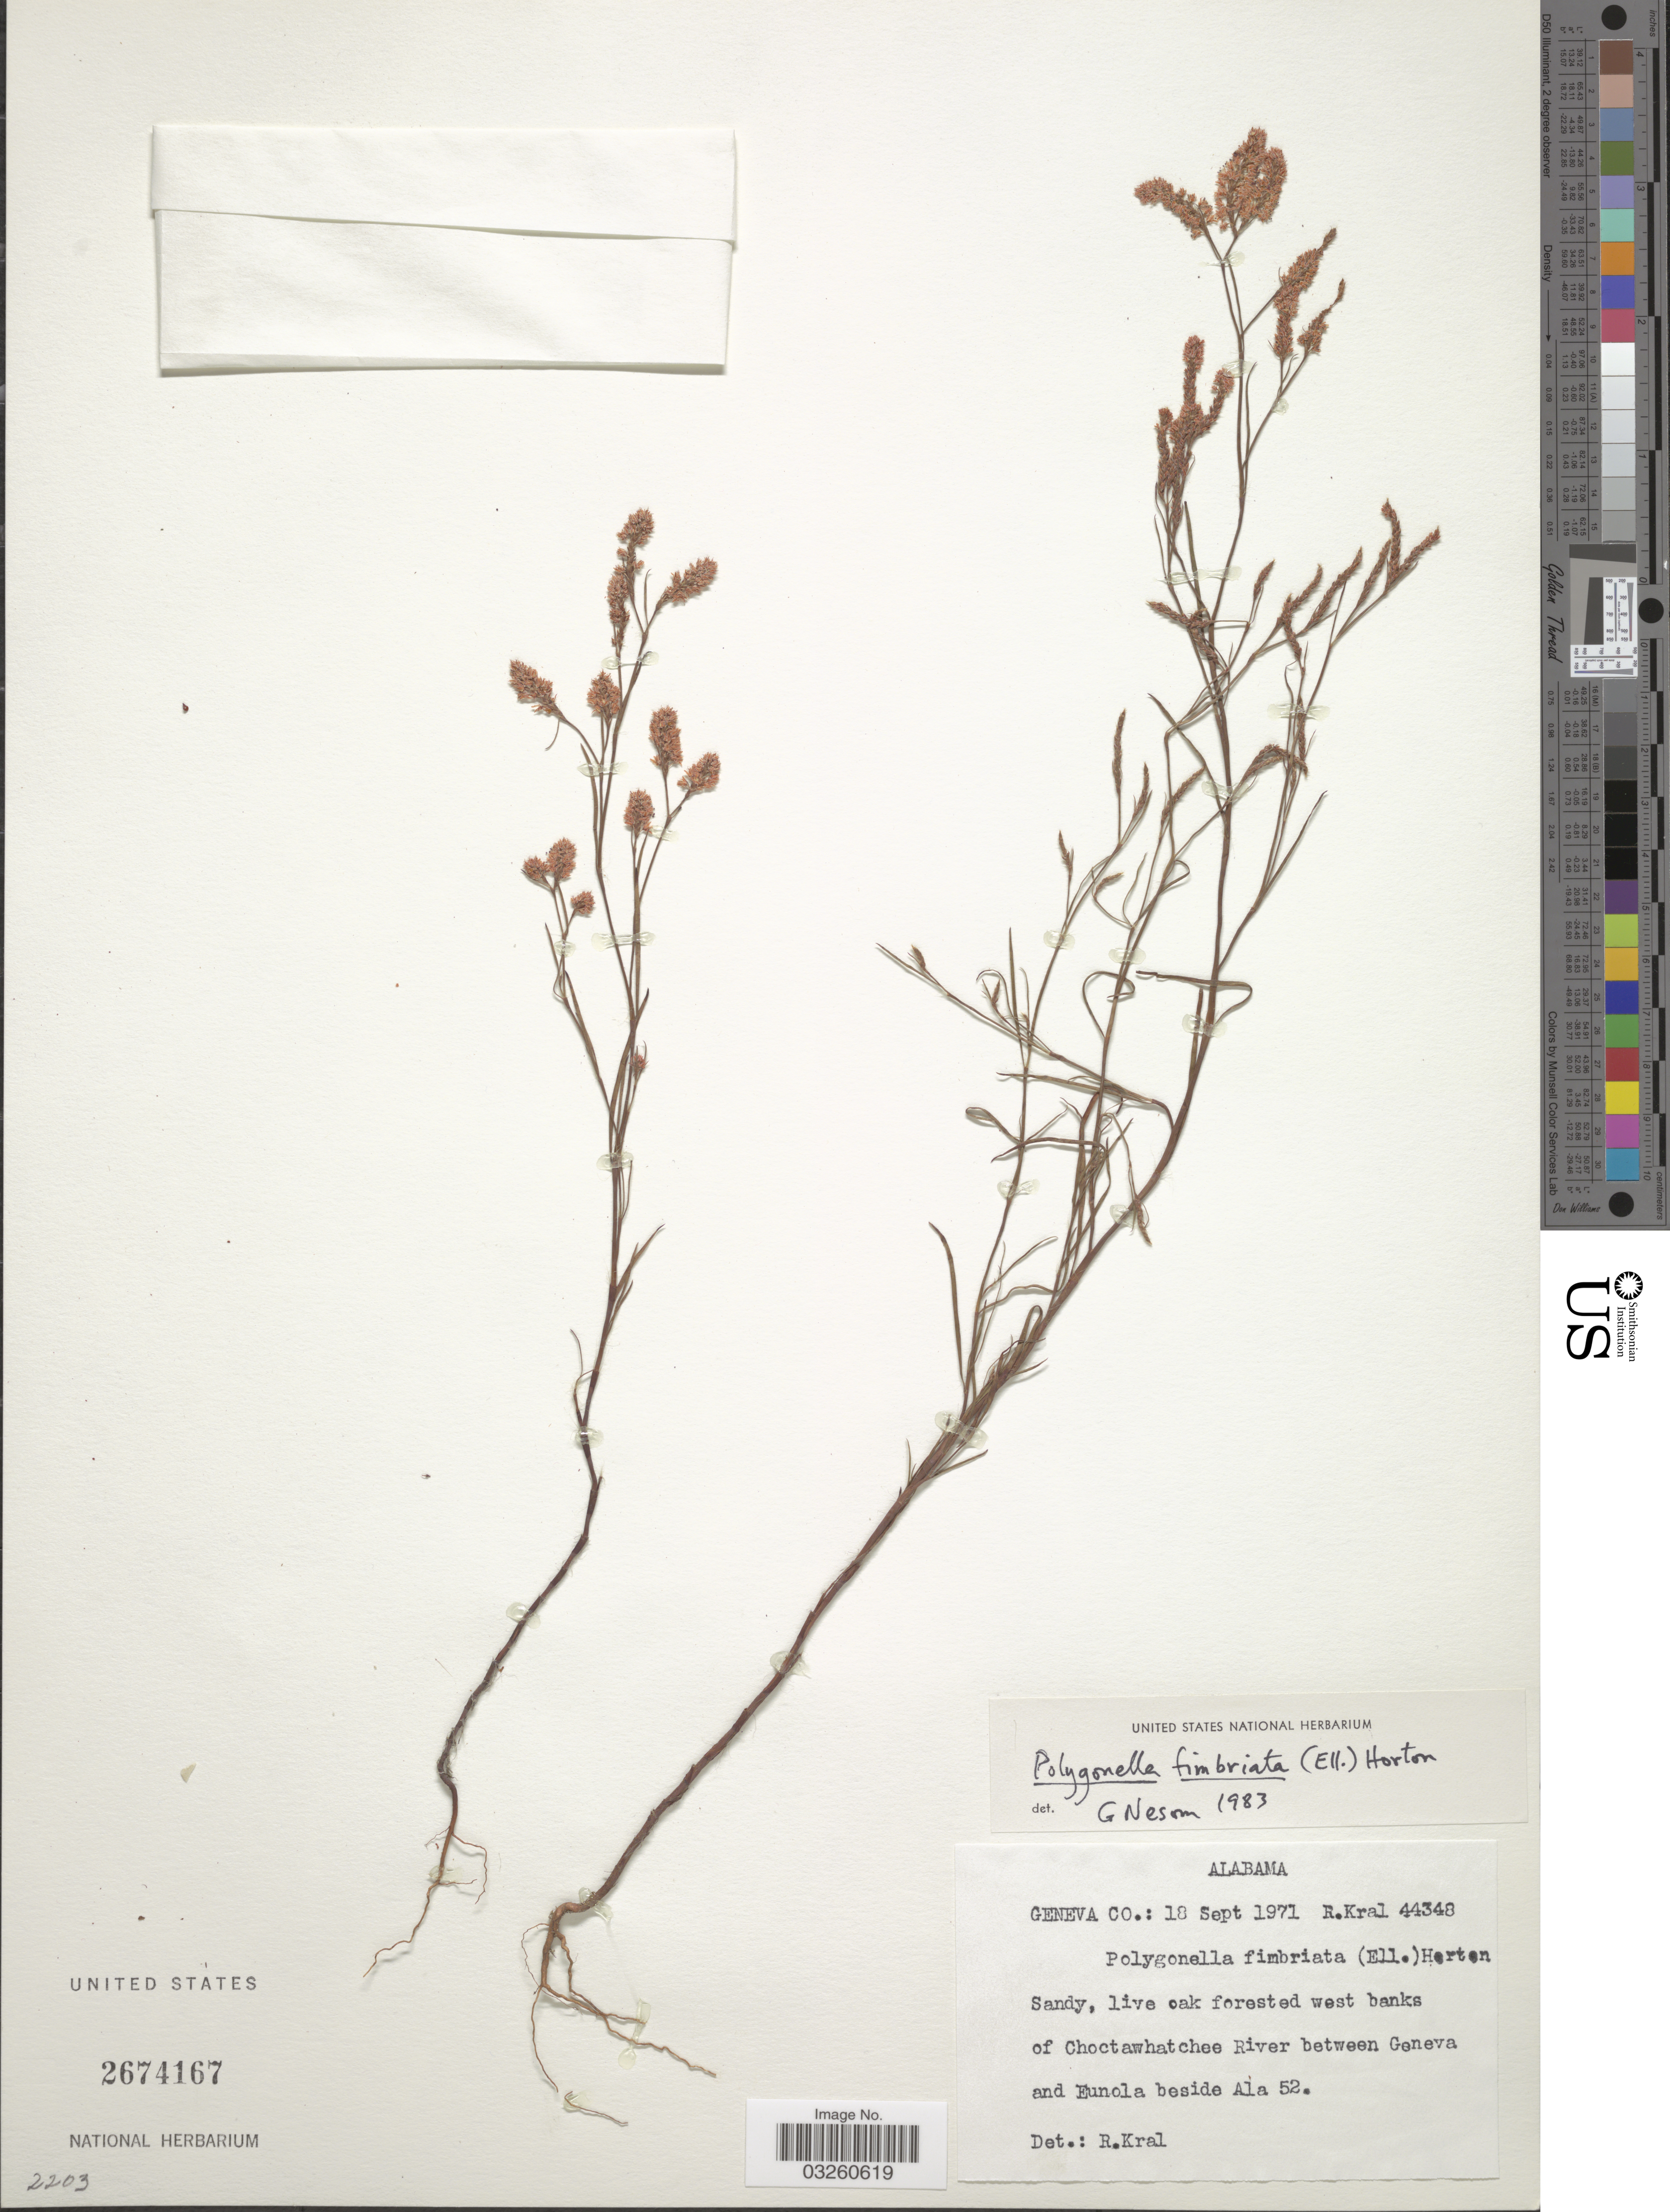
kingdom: Plantae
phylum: Tracheophyta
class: Magnoliopsida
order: Caryophyllales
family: Polygonaceae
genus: Polygonella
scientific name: Polygonella fimbriata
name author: (Elliott) Horton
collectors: R. Kral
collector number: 44348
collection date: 1971-09-18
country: United States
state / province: Alabama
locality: Geneva Co.: Sandy, live oak forested west banks of Choctawhatchee River between Geneva and Eunola beside Ala 52.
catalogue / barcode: US 2674167